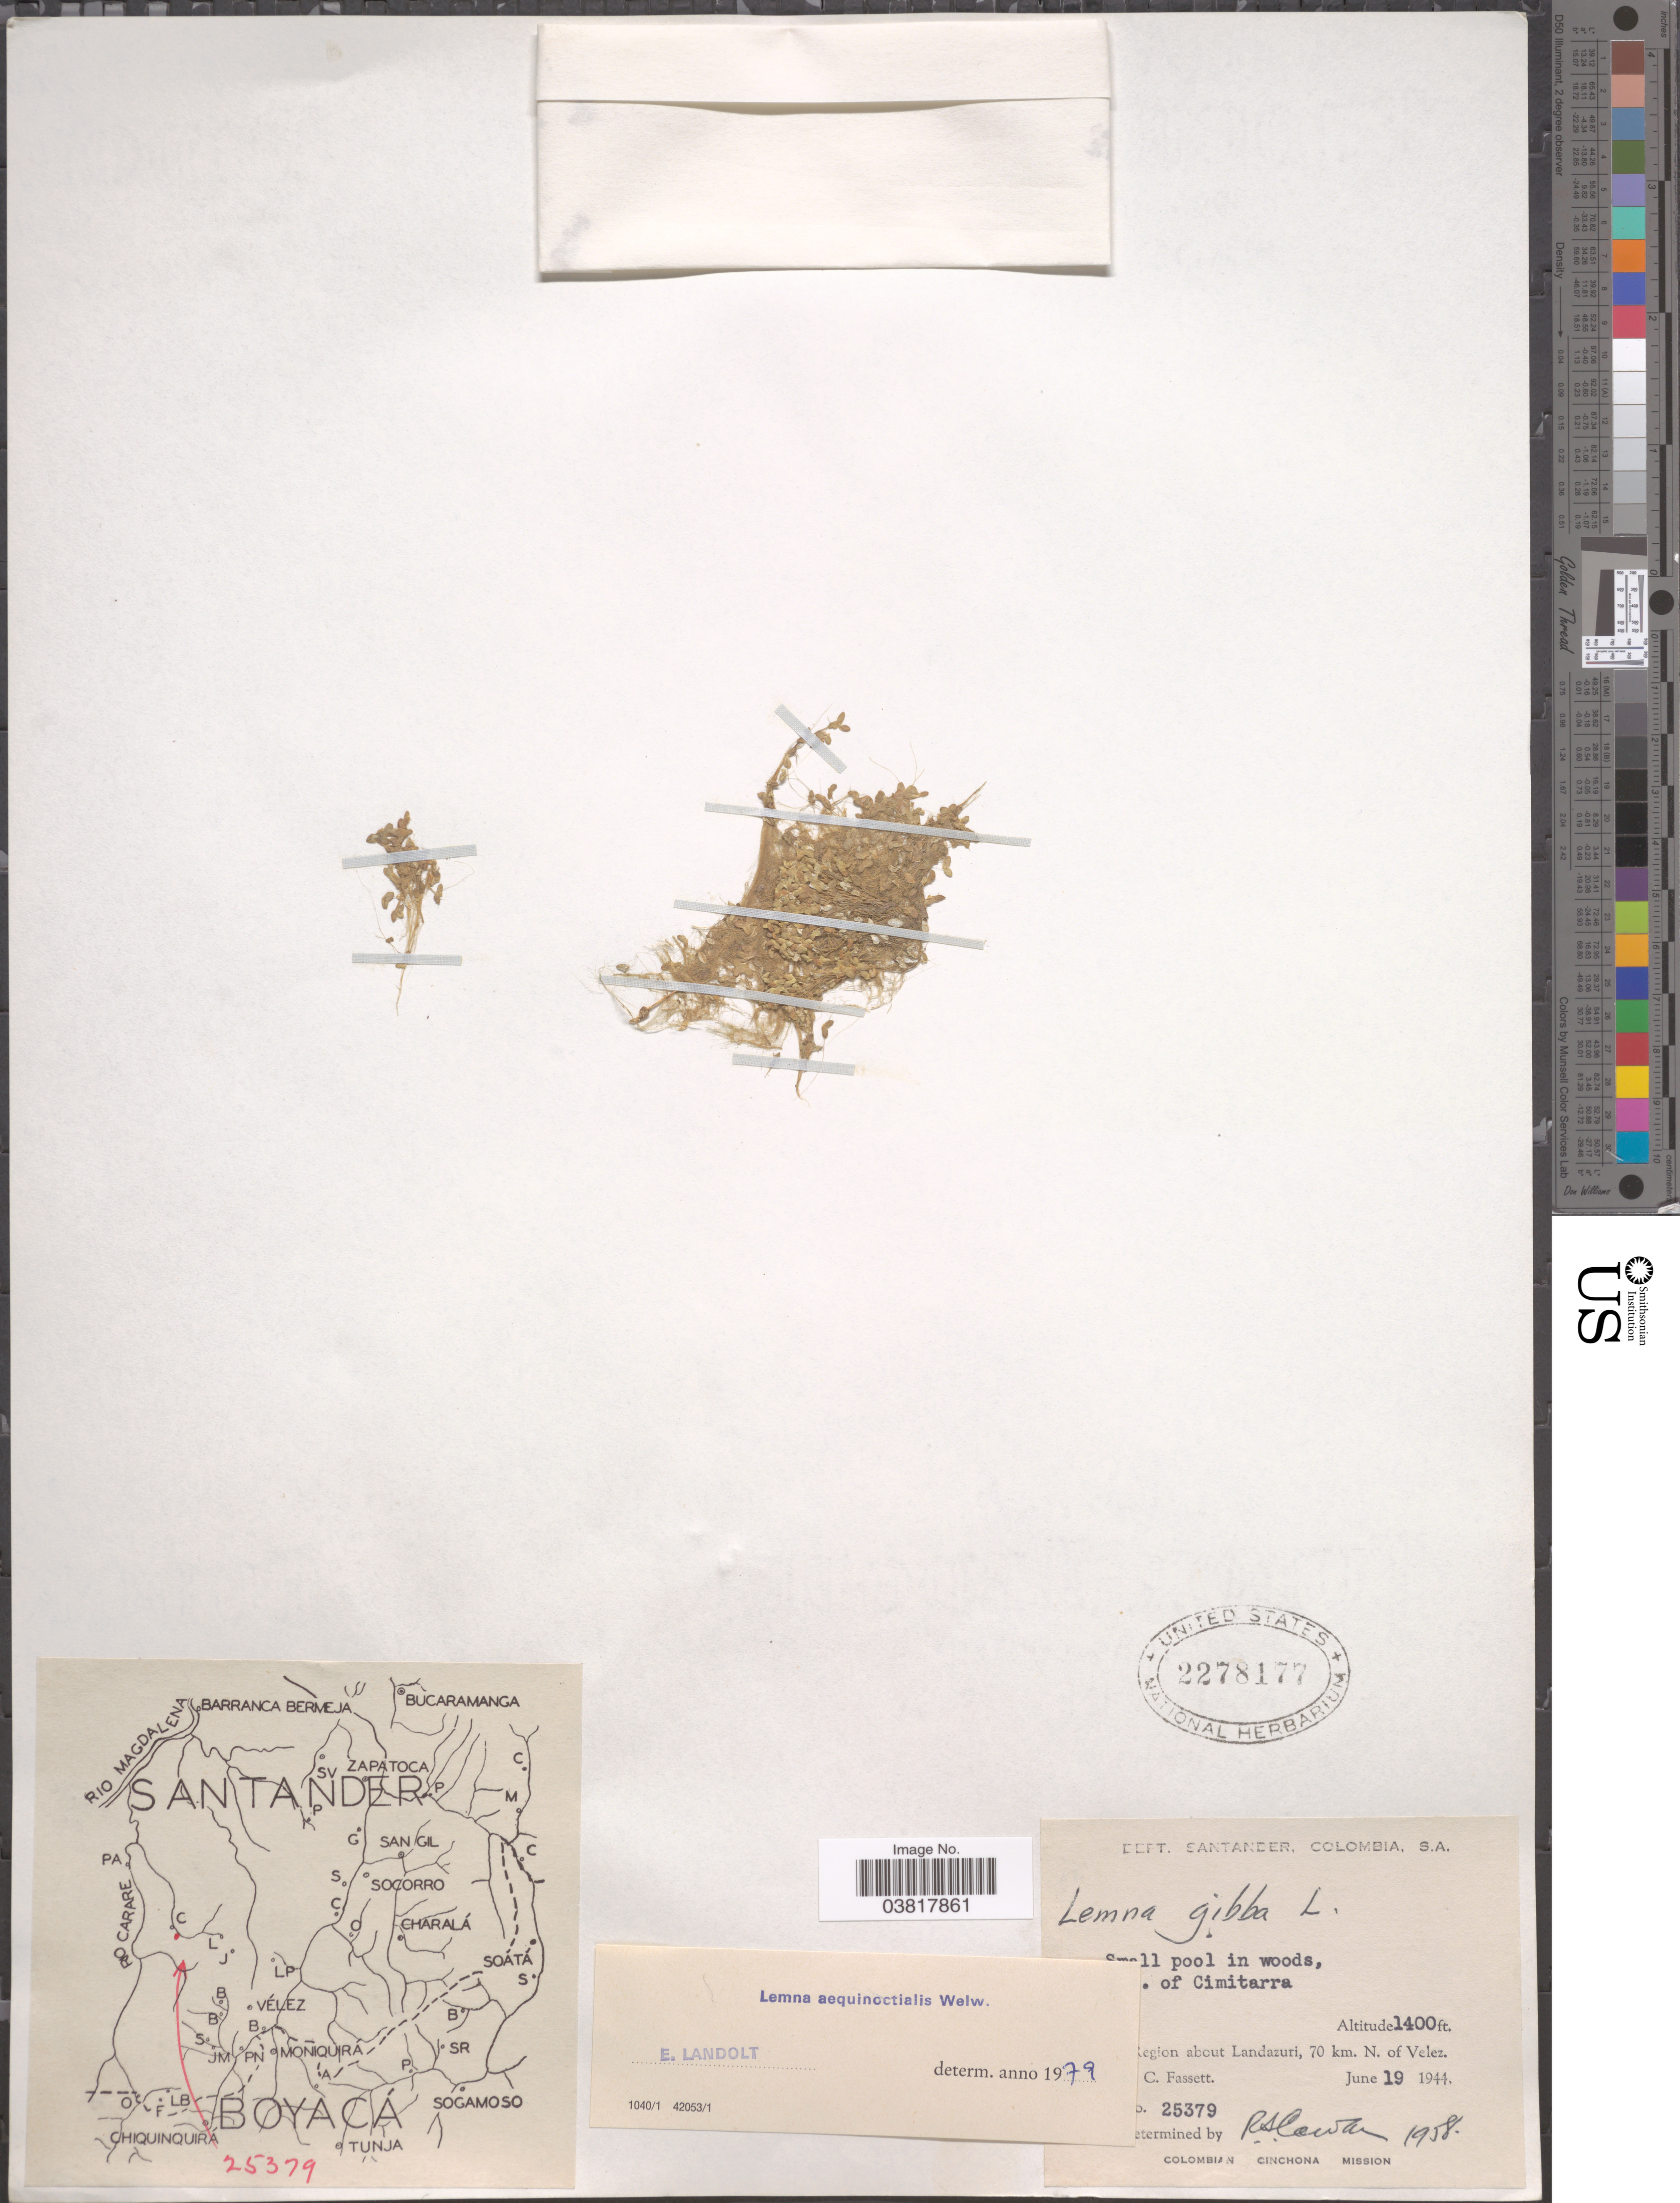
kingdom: Plantae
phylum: Tracheophyta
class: Liliopsida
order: Alismatales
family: Araceae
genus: Lemna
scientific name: Lemna aequinoctialis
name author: Welw.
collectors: N. C. Fassett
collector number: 25379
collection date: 1944-06-19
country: Colombia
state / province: Santander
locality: Dept. Santander. [illegible text]. of Cimitarra. Region about Landazuri, 70 km. N. of Velez.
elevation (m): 427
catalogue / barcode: US 2278177